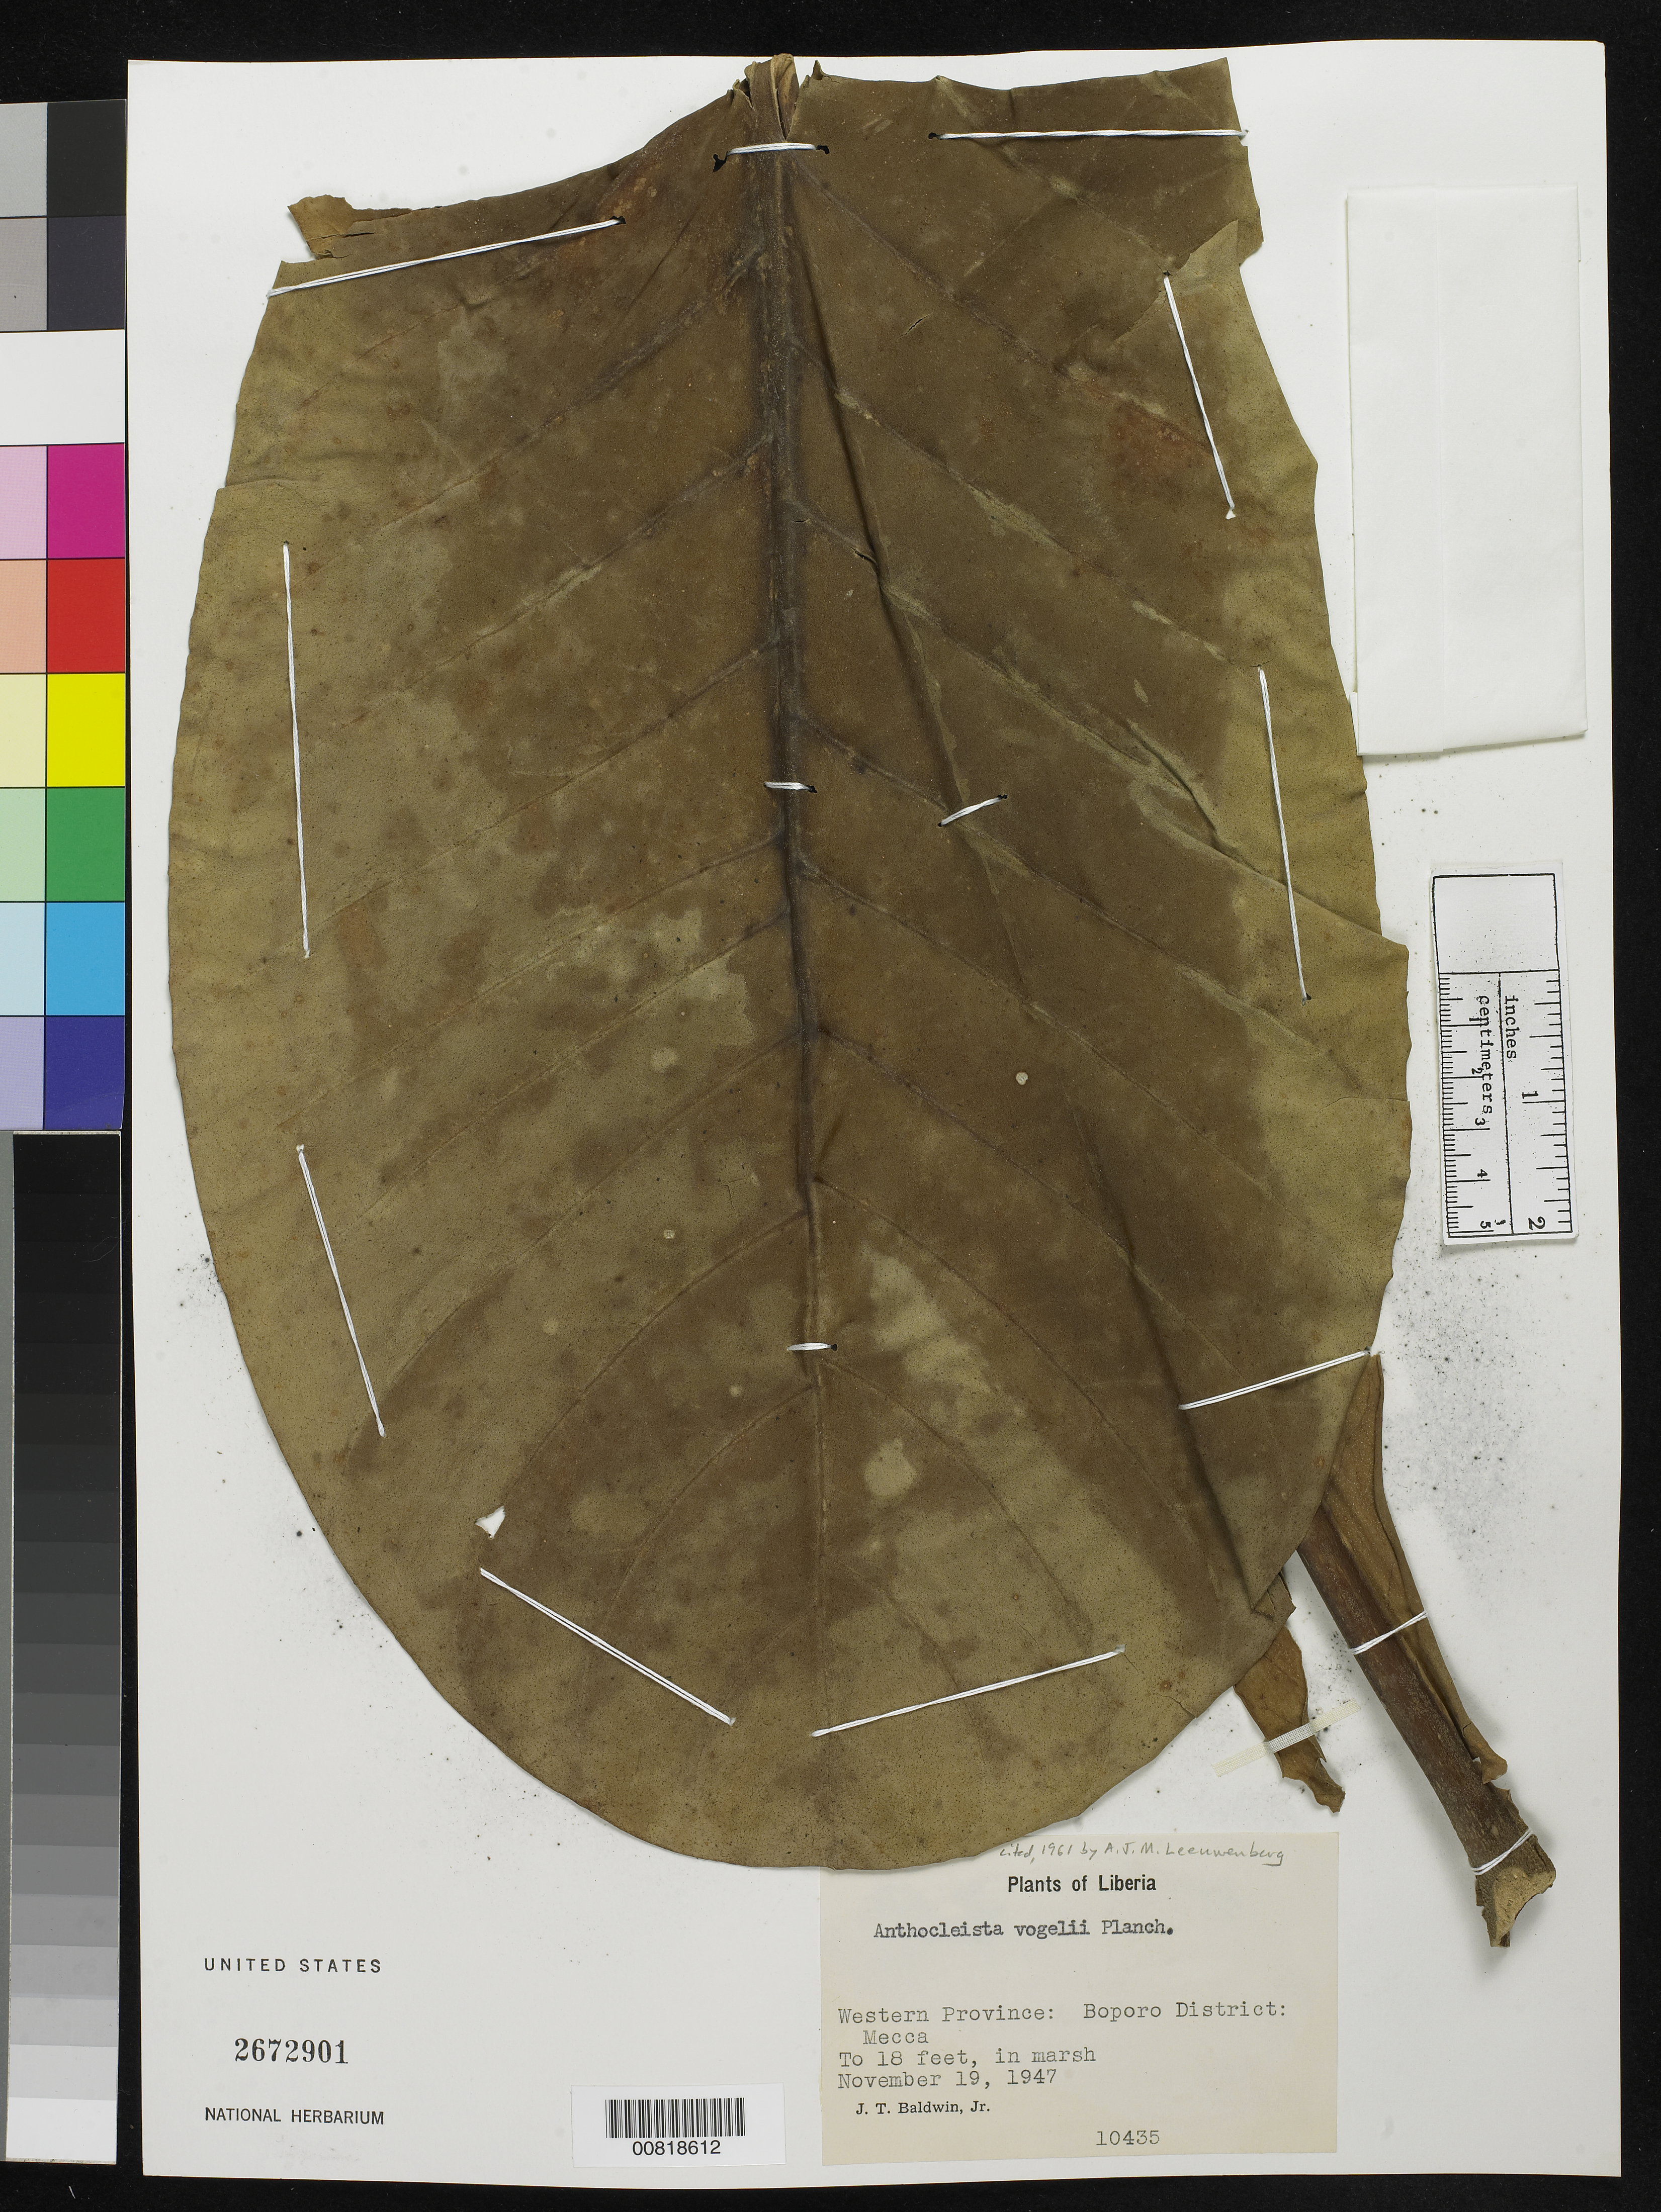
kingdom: Plantae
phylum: Tracheophyta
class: Magnoliopsida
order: Gentianales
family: Gentianaceae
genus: Anthocleista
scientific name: Anthocleista vogelii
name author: Planch.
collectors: J. T. Baldwin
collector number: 10435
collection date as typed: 19 Nov 1947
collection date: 1947-11-19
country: Liberia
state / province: Gbarpolu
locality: Western Province: Boporo District, Mecca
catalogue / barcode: US 2672901